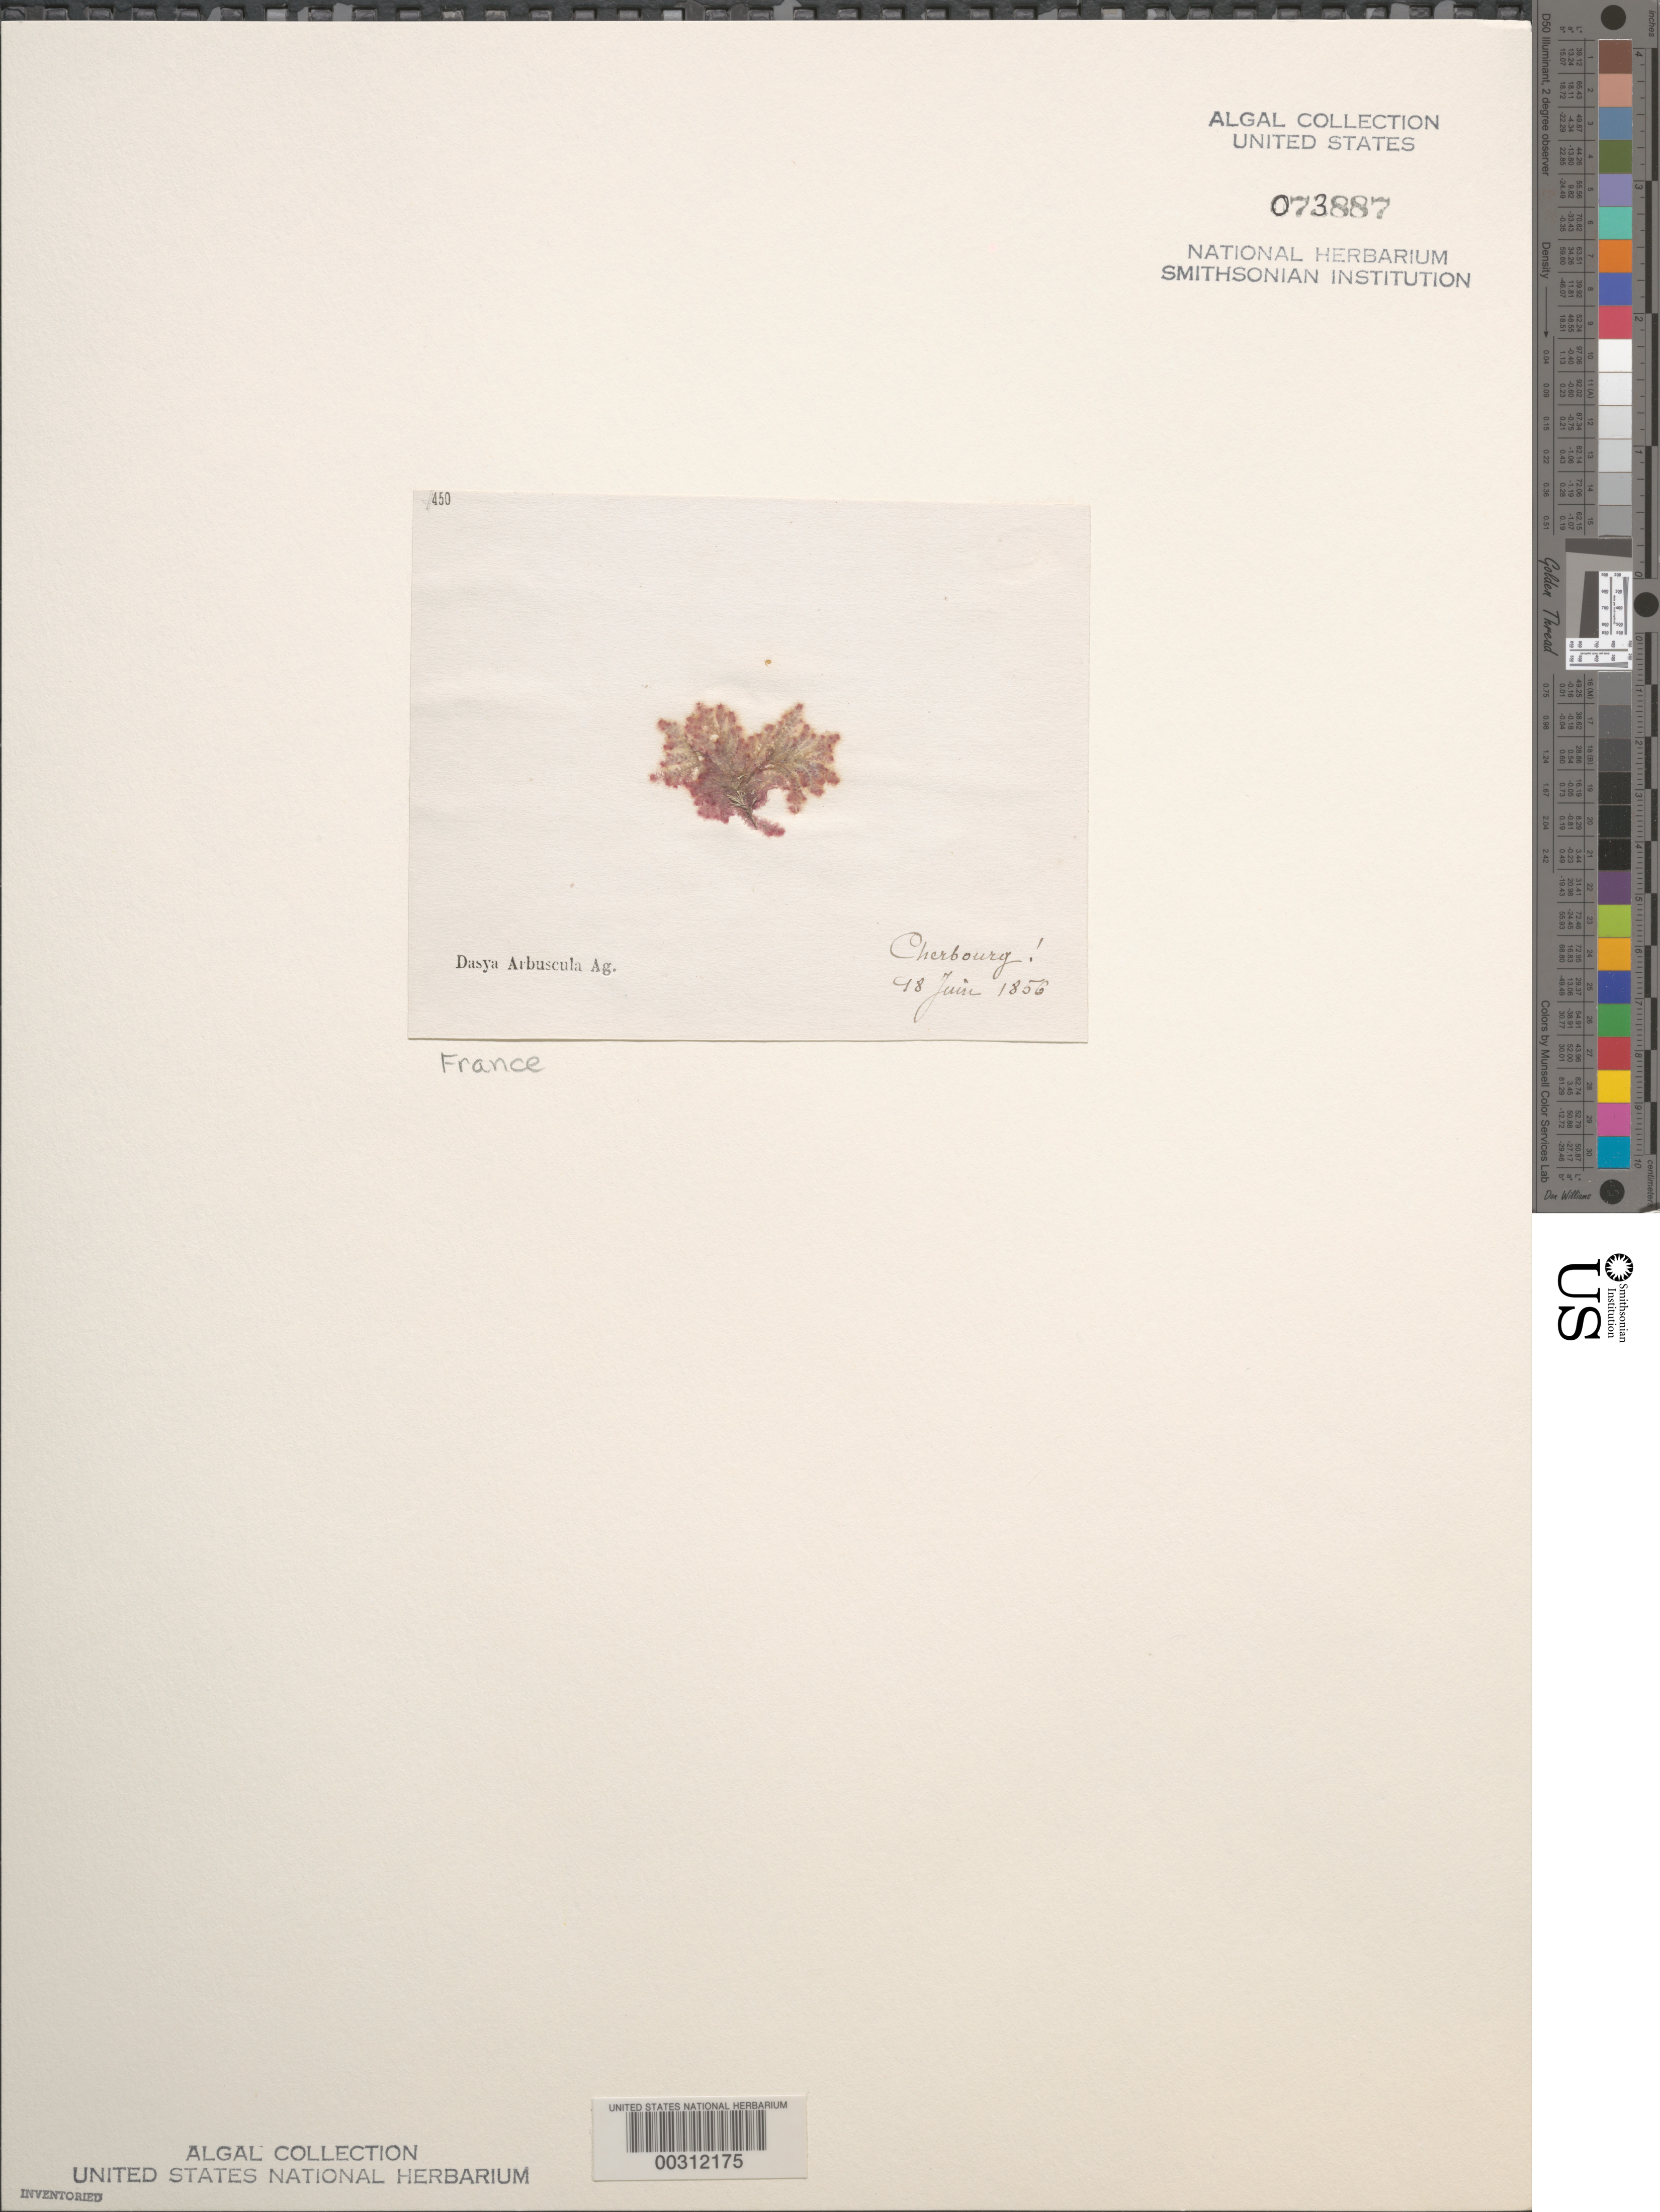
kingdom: Plantae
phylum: Rhodophyta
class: Florideophyceae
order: Ceramiales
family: Callithamniaceae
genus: Aglaothamnion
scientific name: Aglaothamnion sepositum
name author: (Gunnerus) C.A. Maggs & Hommers.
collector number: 450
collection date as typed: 18 Jun 1856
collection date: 1856-06-18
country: France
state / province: Normandie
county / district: Manche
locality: Cherbourg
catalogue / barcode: US 73887